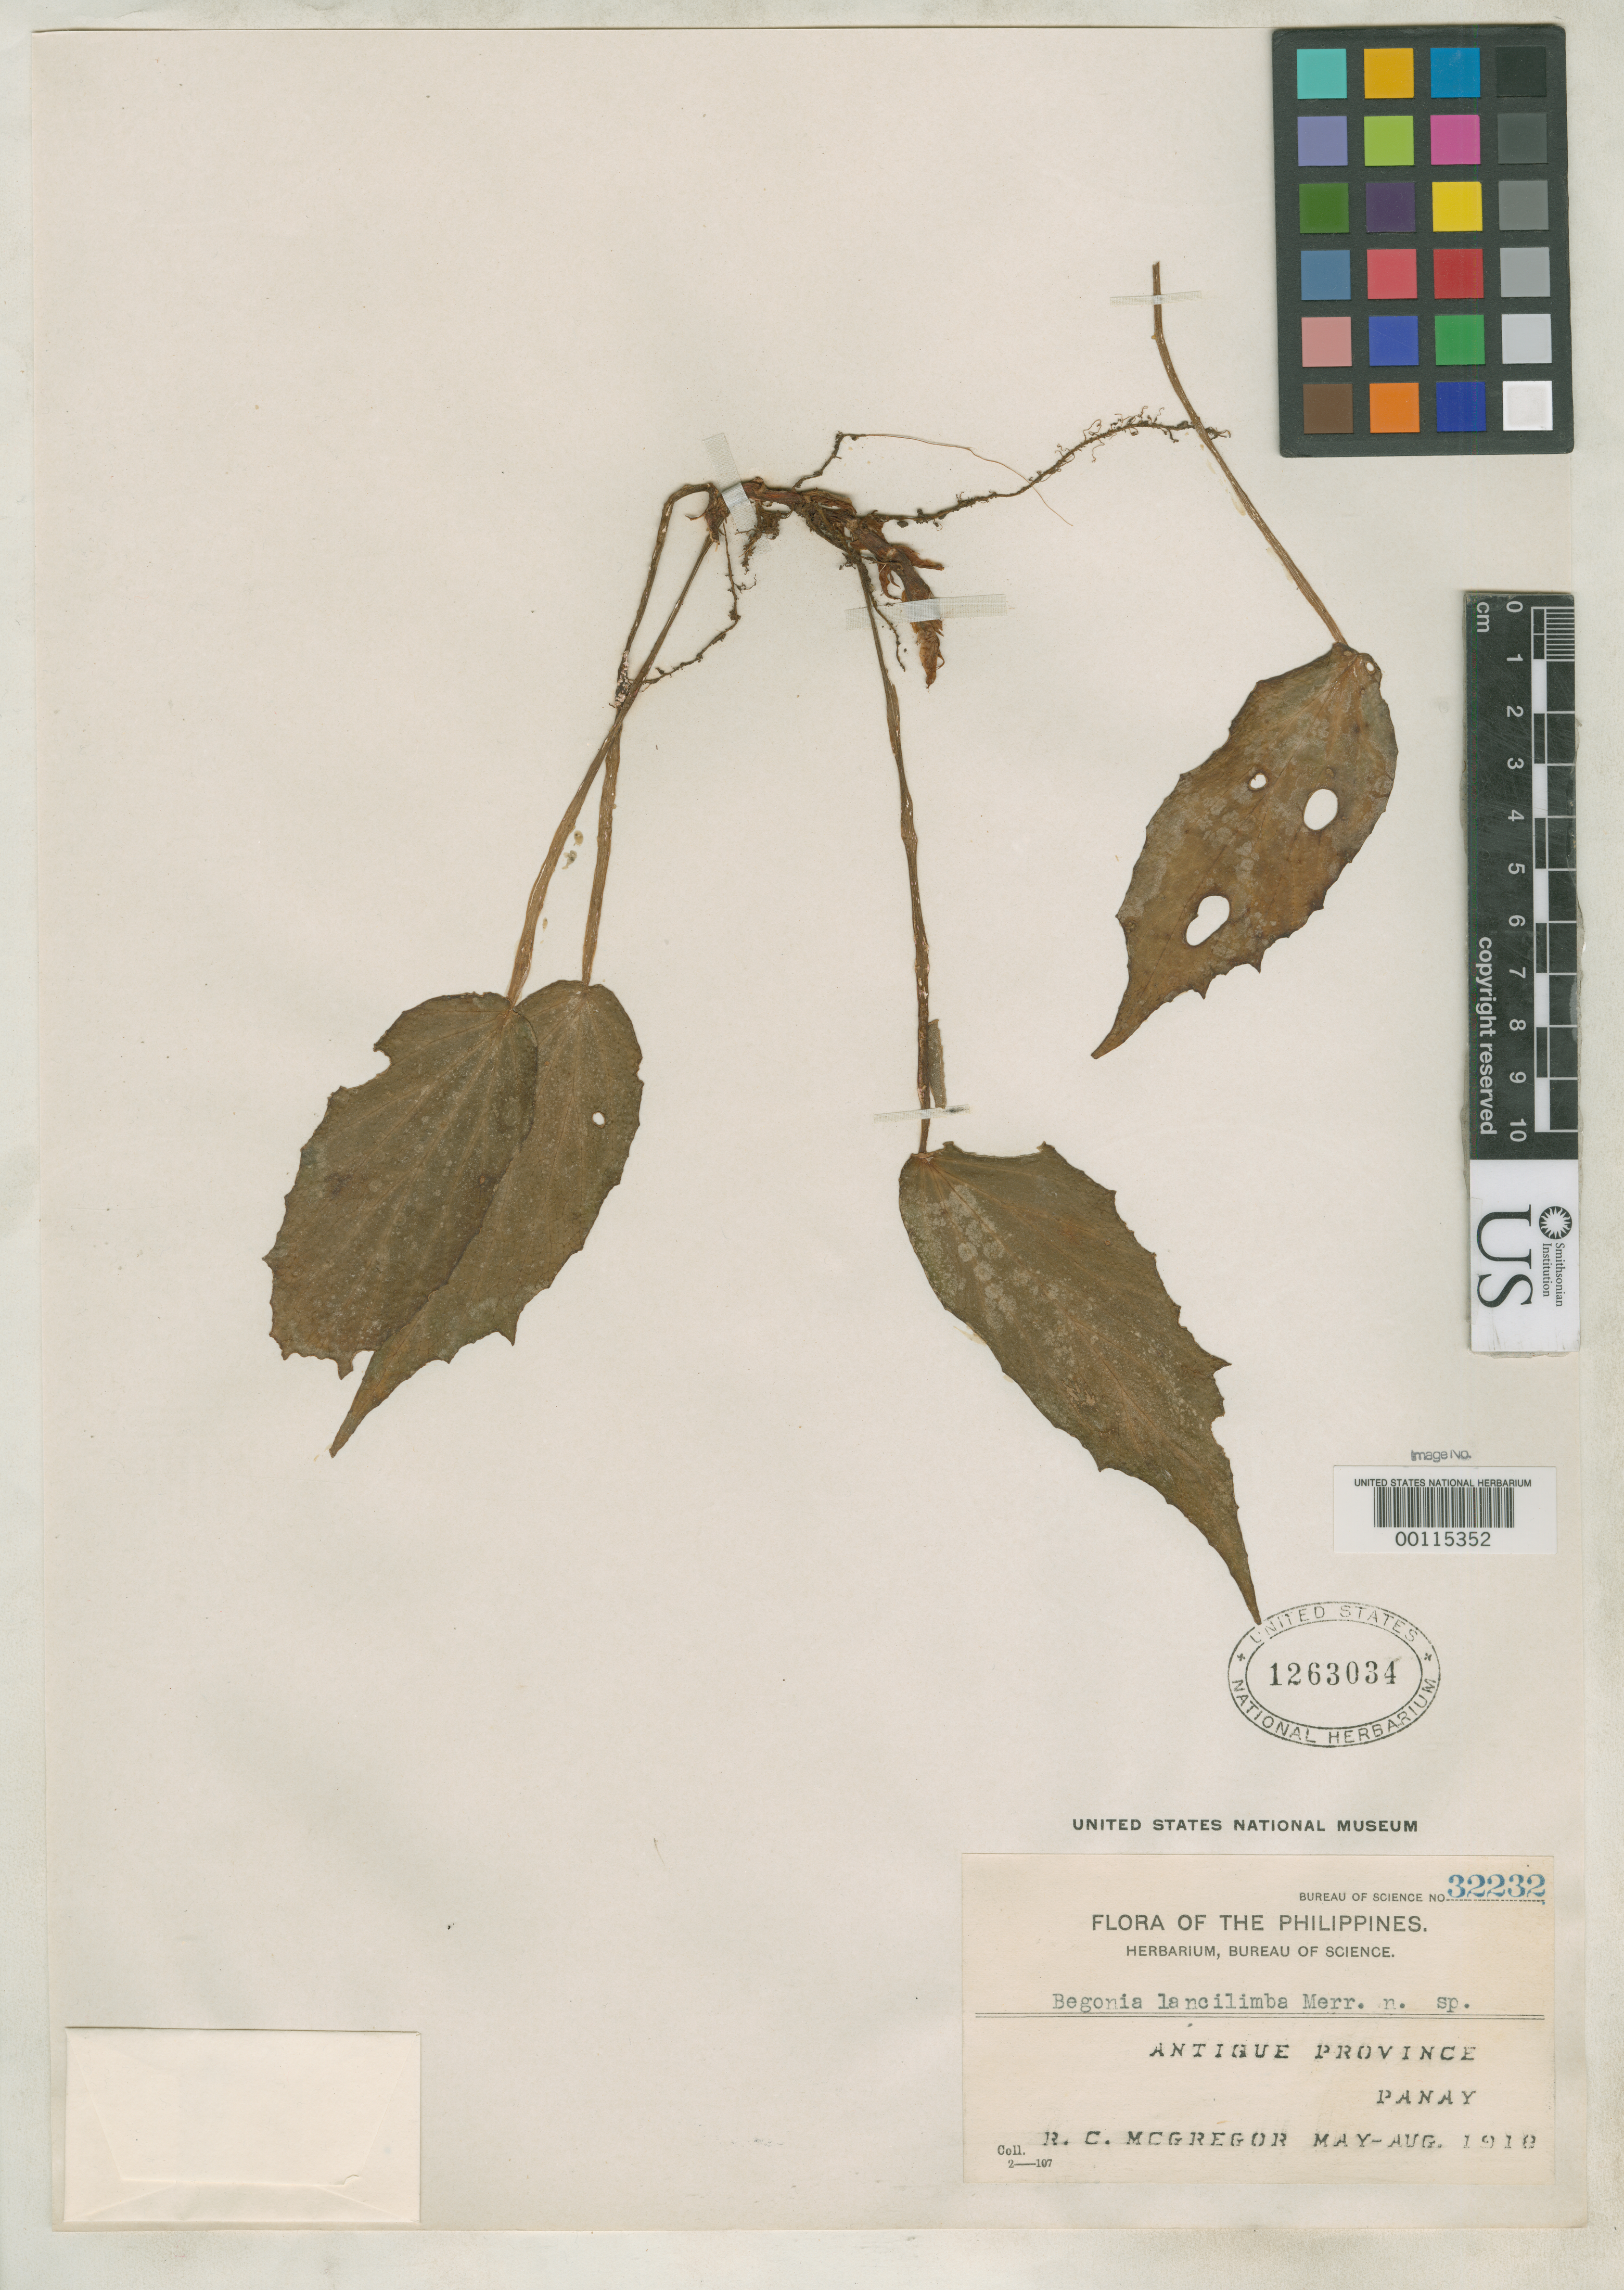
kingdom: Plantae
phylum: Tracheophyta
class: Magnoliopsida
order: Cucurbitales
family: Begoniaceae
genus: Begonia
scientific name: Begonia lancilimba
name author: Merr.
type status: Isotype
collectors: R. C. McGregor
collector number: Bur. Sci. 32232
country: Philippines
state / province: Western Visayas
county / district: Antique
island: Panay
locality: Culasi.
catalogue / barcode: US 1263034